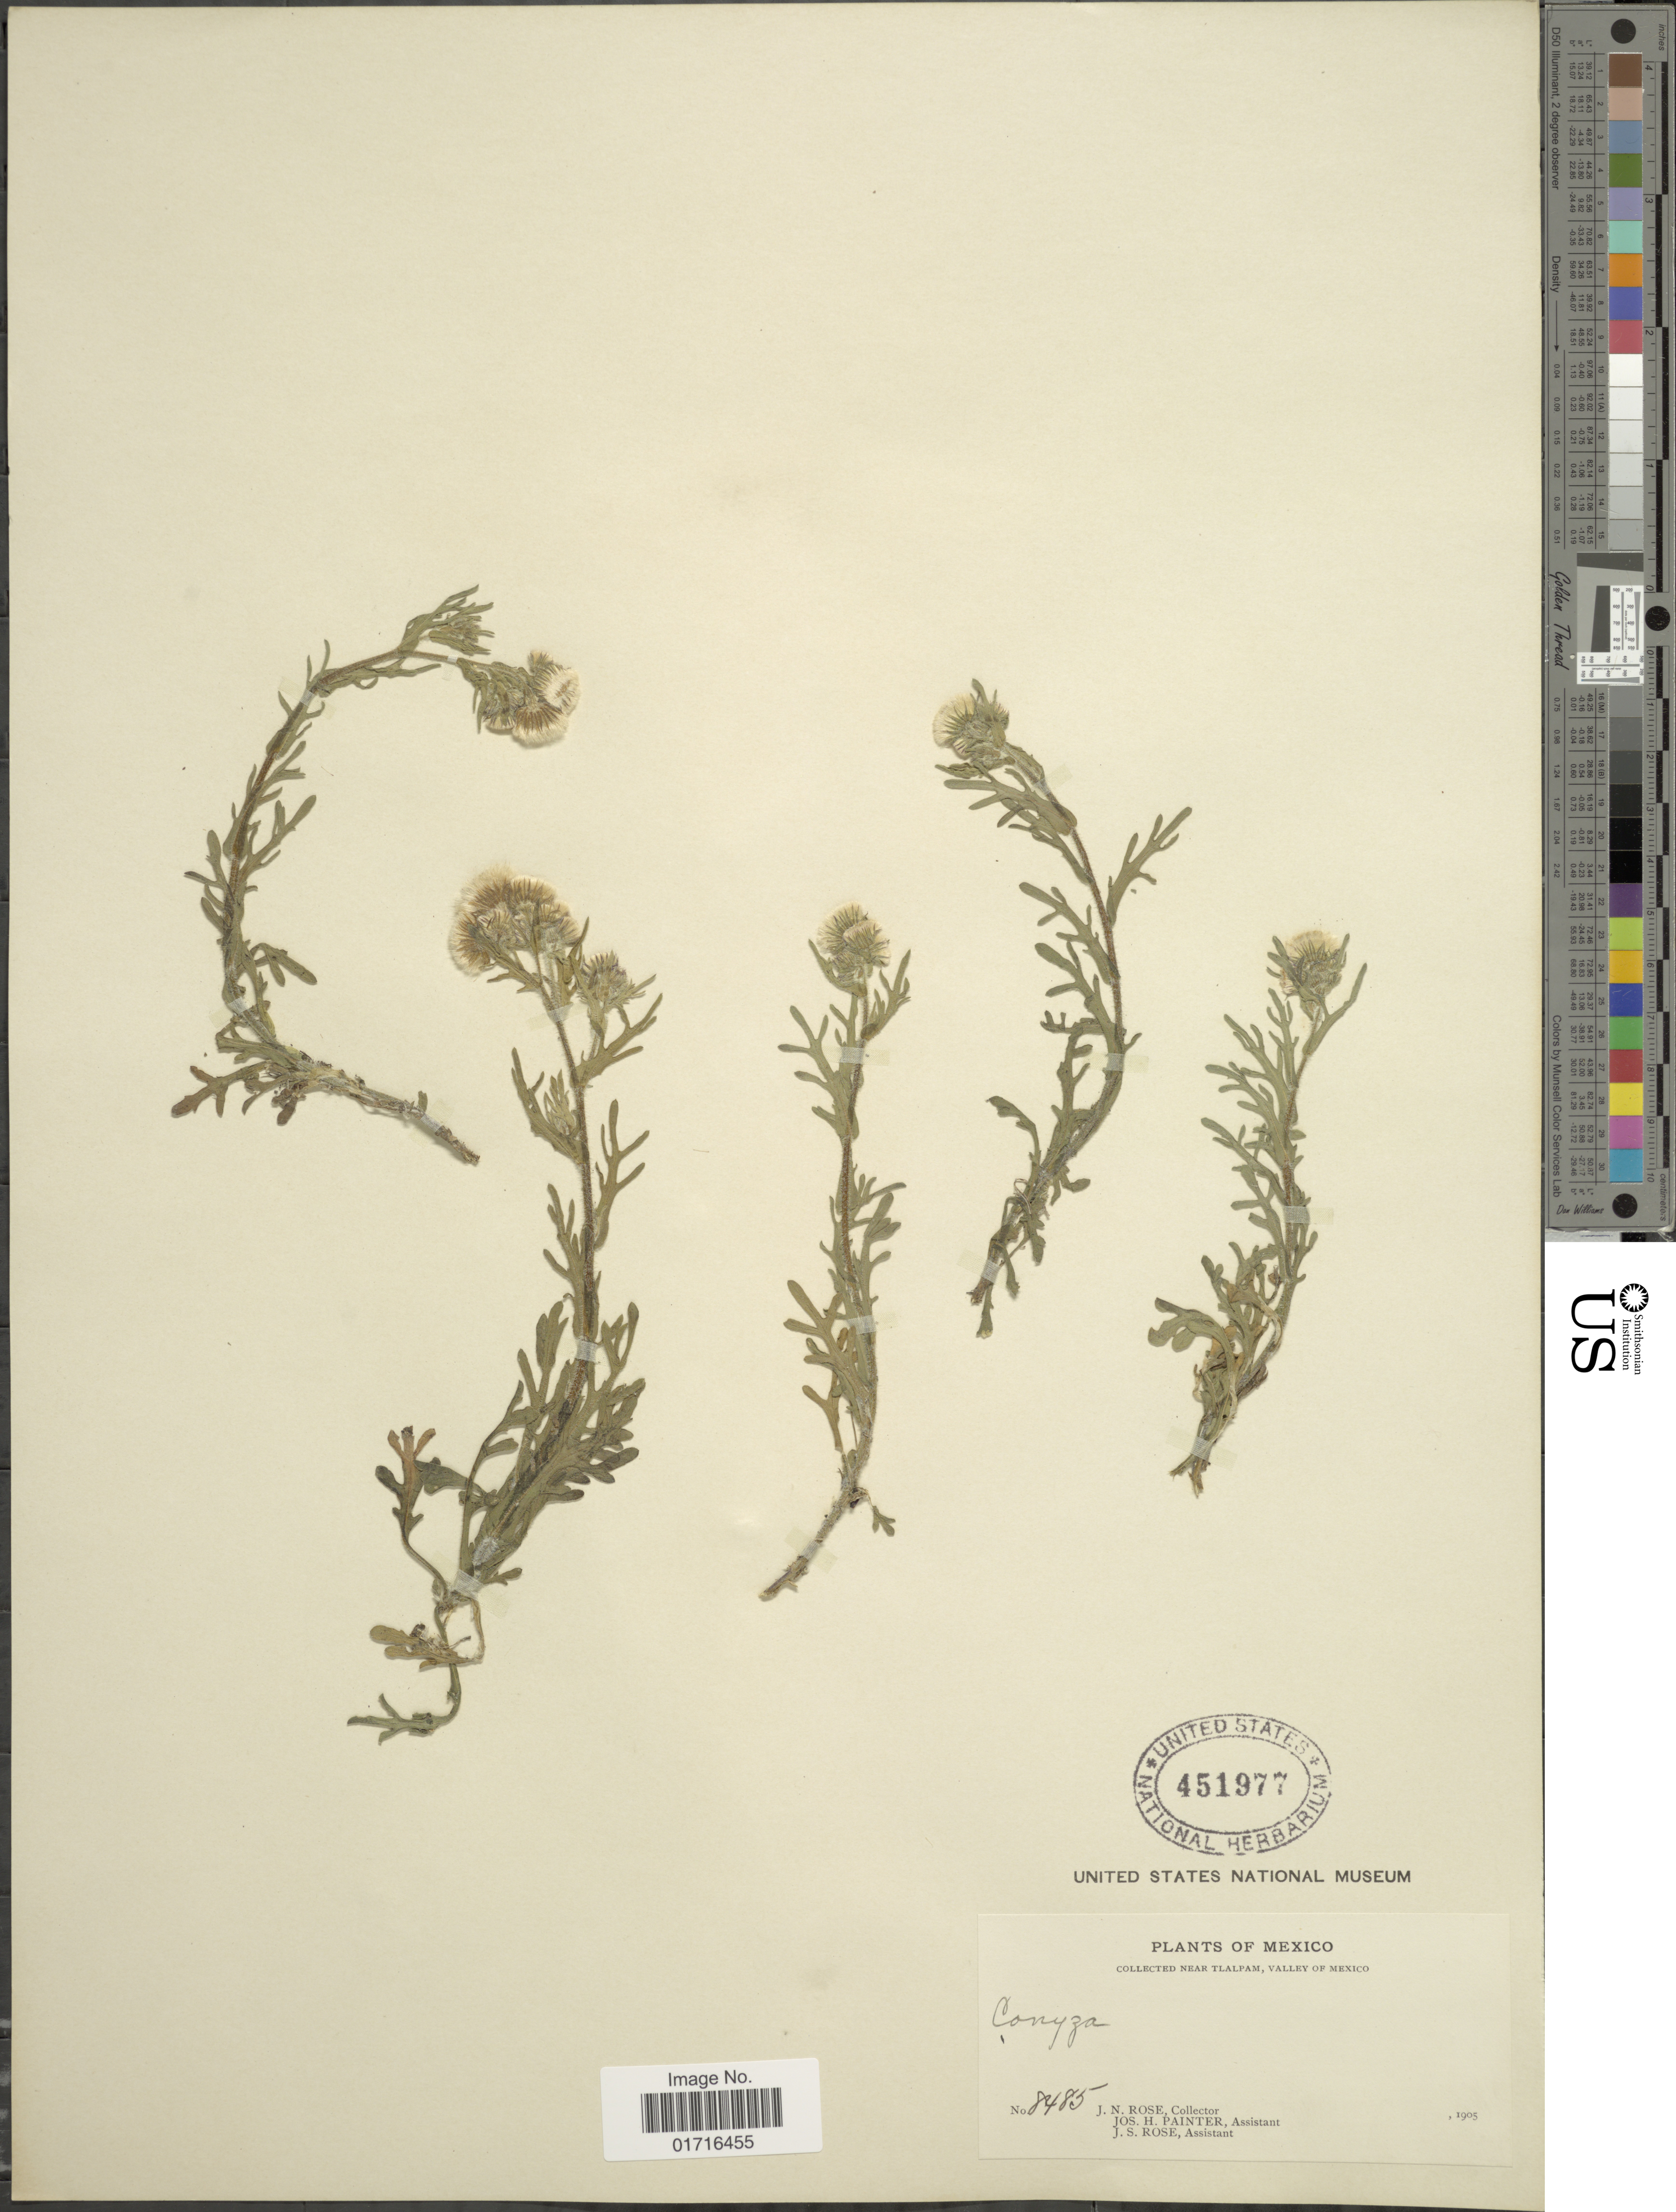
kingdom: Plantae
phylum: Tracheophyta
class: Magnoliopsida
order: Asterales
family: Asteraceae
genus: Conyza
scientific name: Conyza coronopifolia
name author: Kunth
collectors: J. N. Rose, J. H. Painter & J. S. Rose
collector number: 8485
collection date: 1905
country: Mexico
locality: Near Tlalpam, Valley of Mexico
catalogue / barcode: US 451977